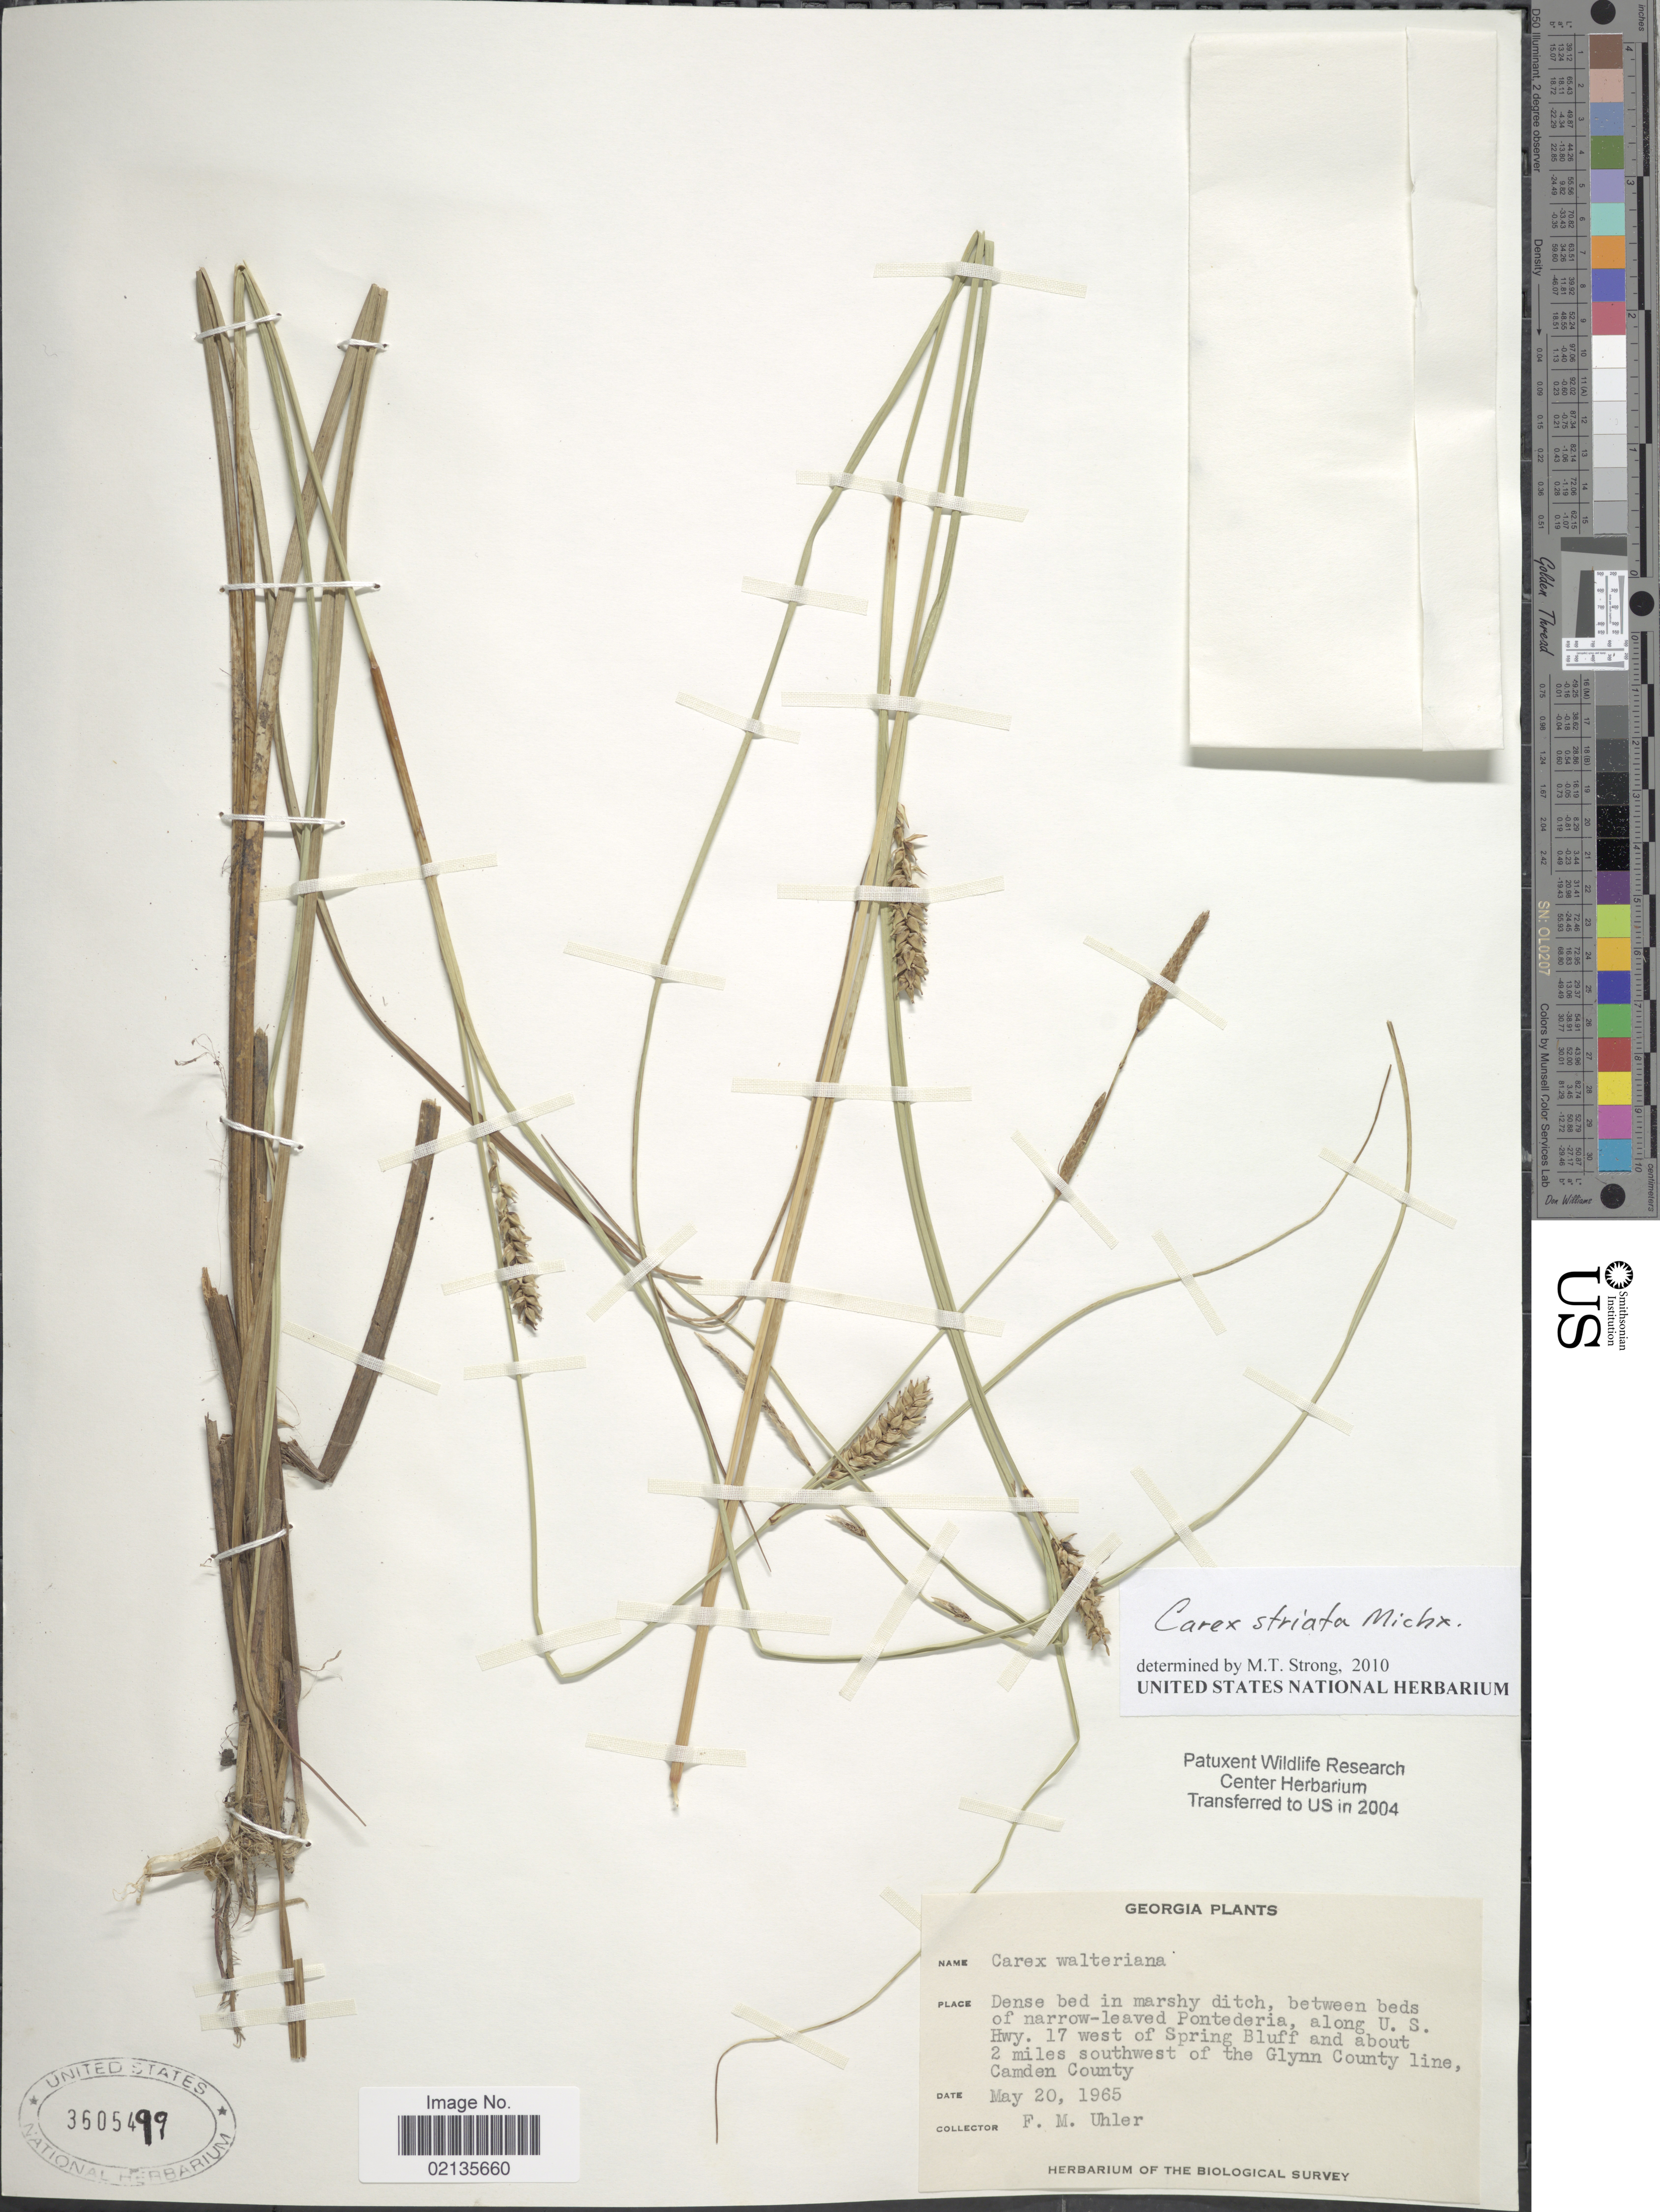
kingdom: Plantae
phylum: Tracheophyta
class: Liliopsida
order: Poales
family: Cyperaceae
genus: Carex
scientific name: Carex striata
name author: Michx.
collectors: F. M. Uhler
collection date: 1965-05-20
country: United States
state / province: Georgia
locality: Dense bed in marshy ditch, between beds of narrow-leaved Pontederia, along U.S. Hwy. 17 west of Spring Bluff and about 2 miles southwest of the Glynn County line, Camden County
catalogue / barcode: US 3605499